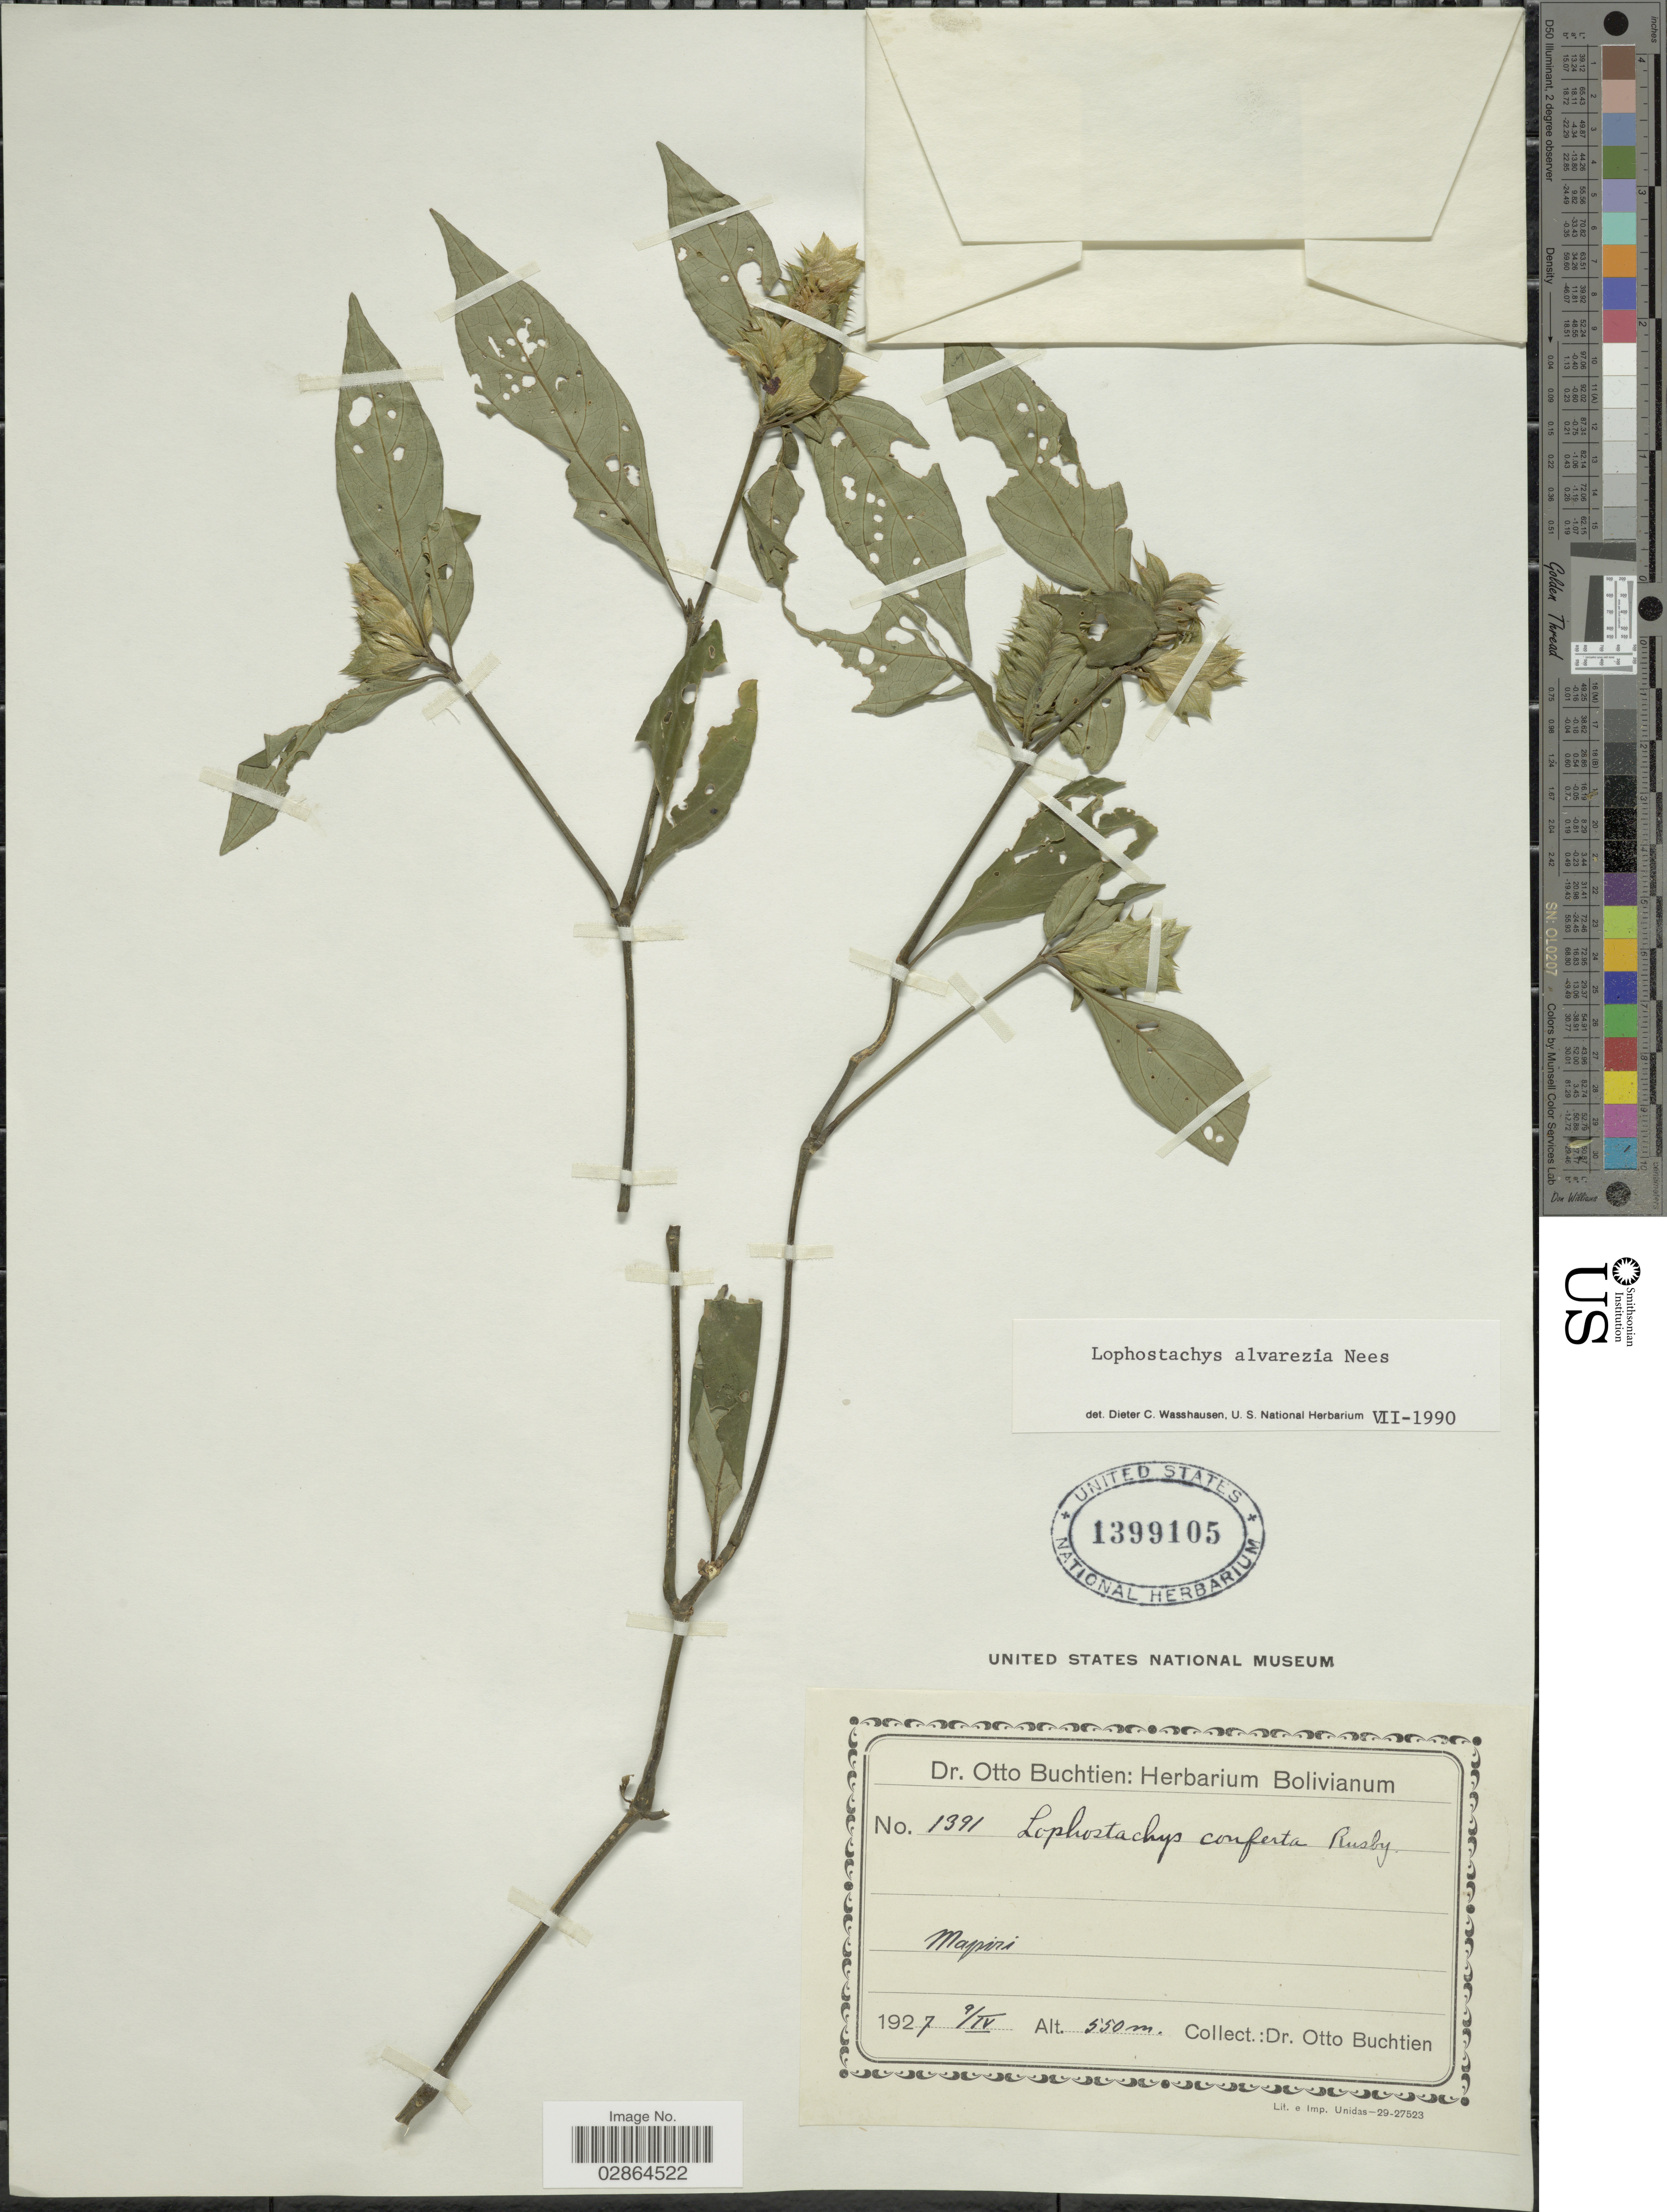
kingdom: Plantae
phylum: Tracheophyta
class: Magnoliopsida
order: Lamiales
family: Acanthaceae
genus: Lophostachys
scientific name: Lophostachys alvarezia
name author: Nees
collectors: O. Buchtien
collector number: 1391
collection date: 1927-04-09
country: Bolivia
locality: Mapiri.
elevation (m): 550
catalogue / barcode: US 1399105